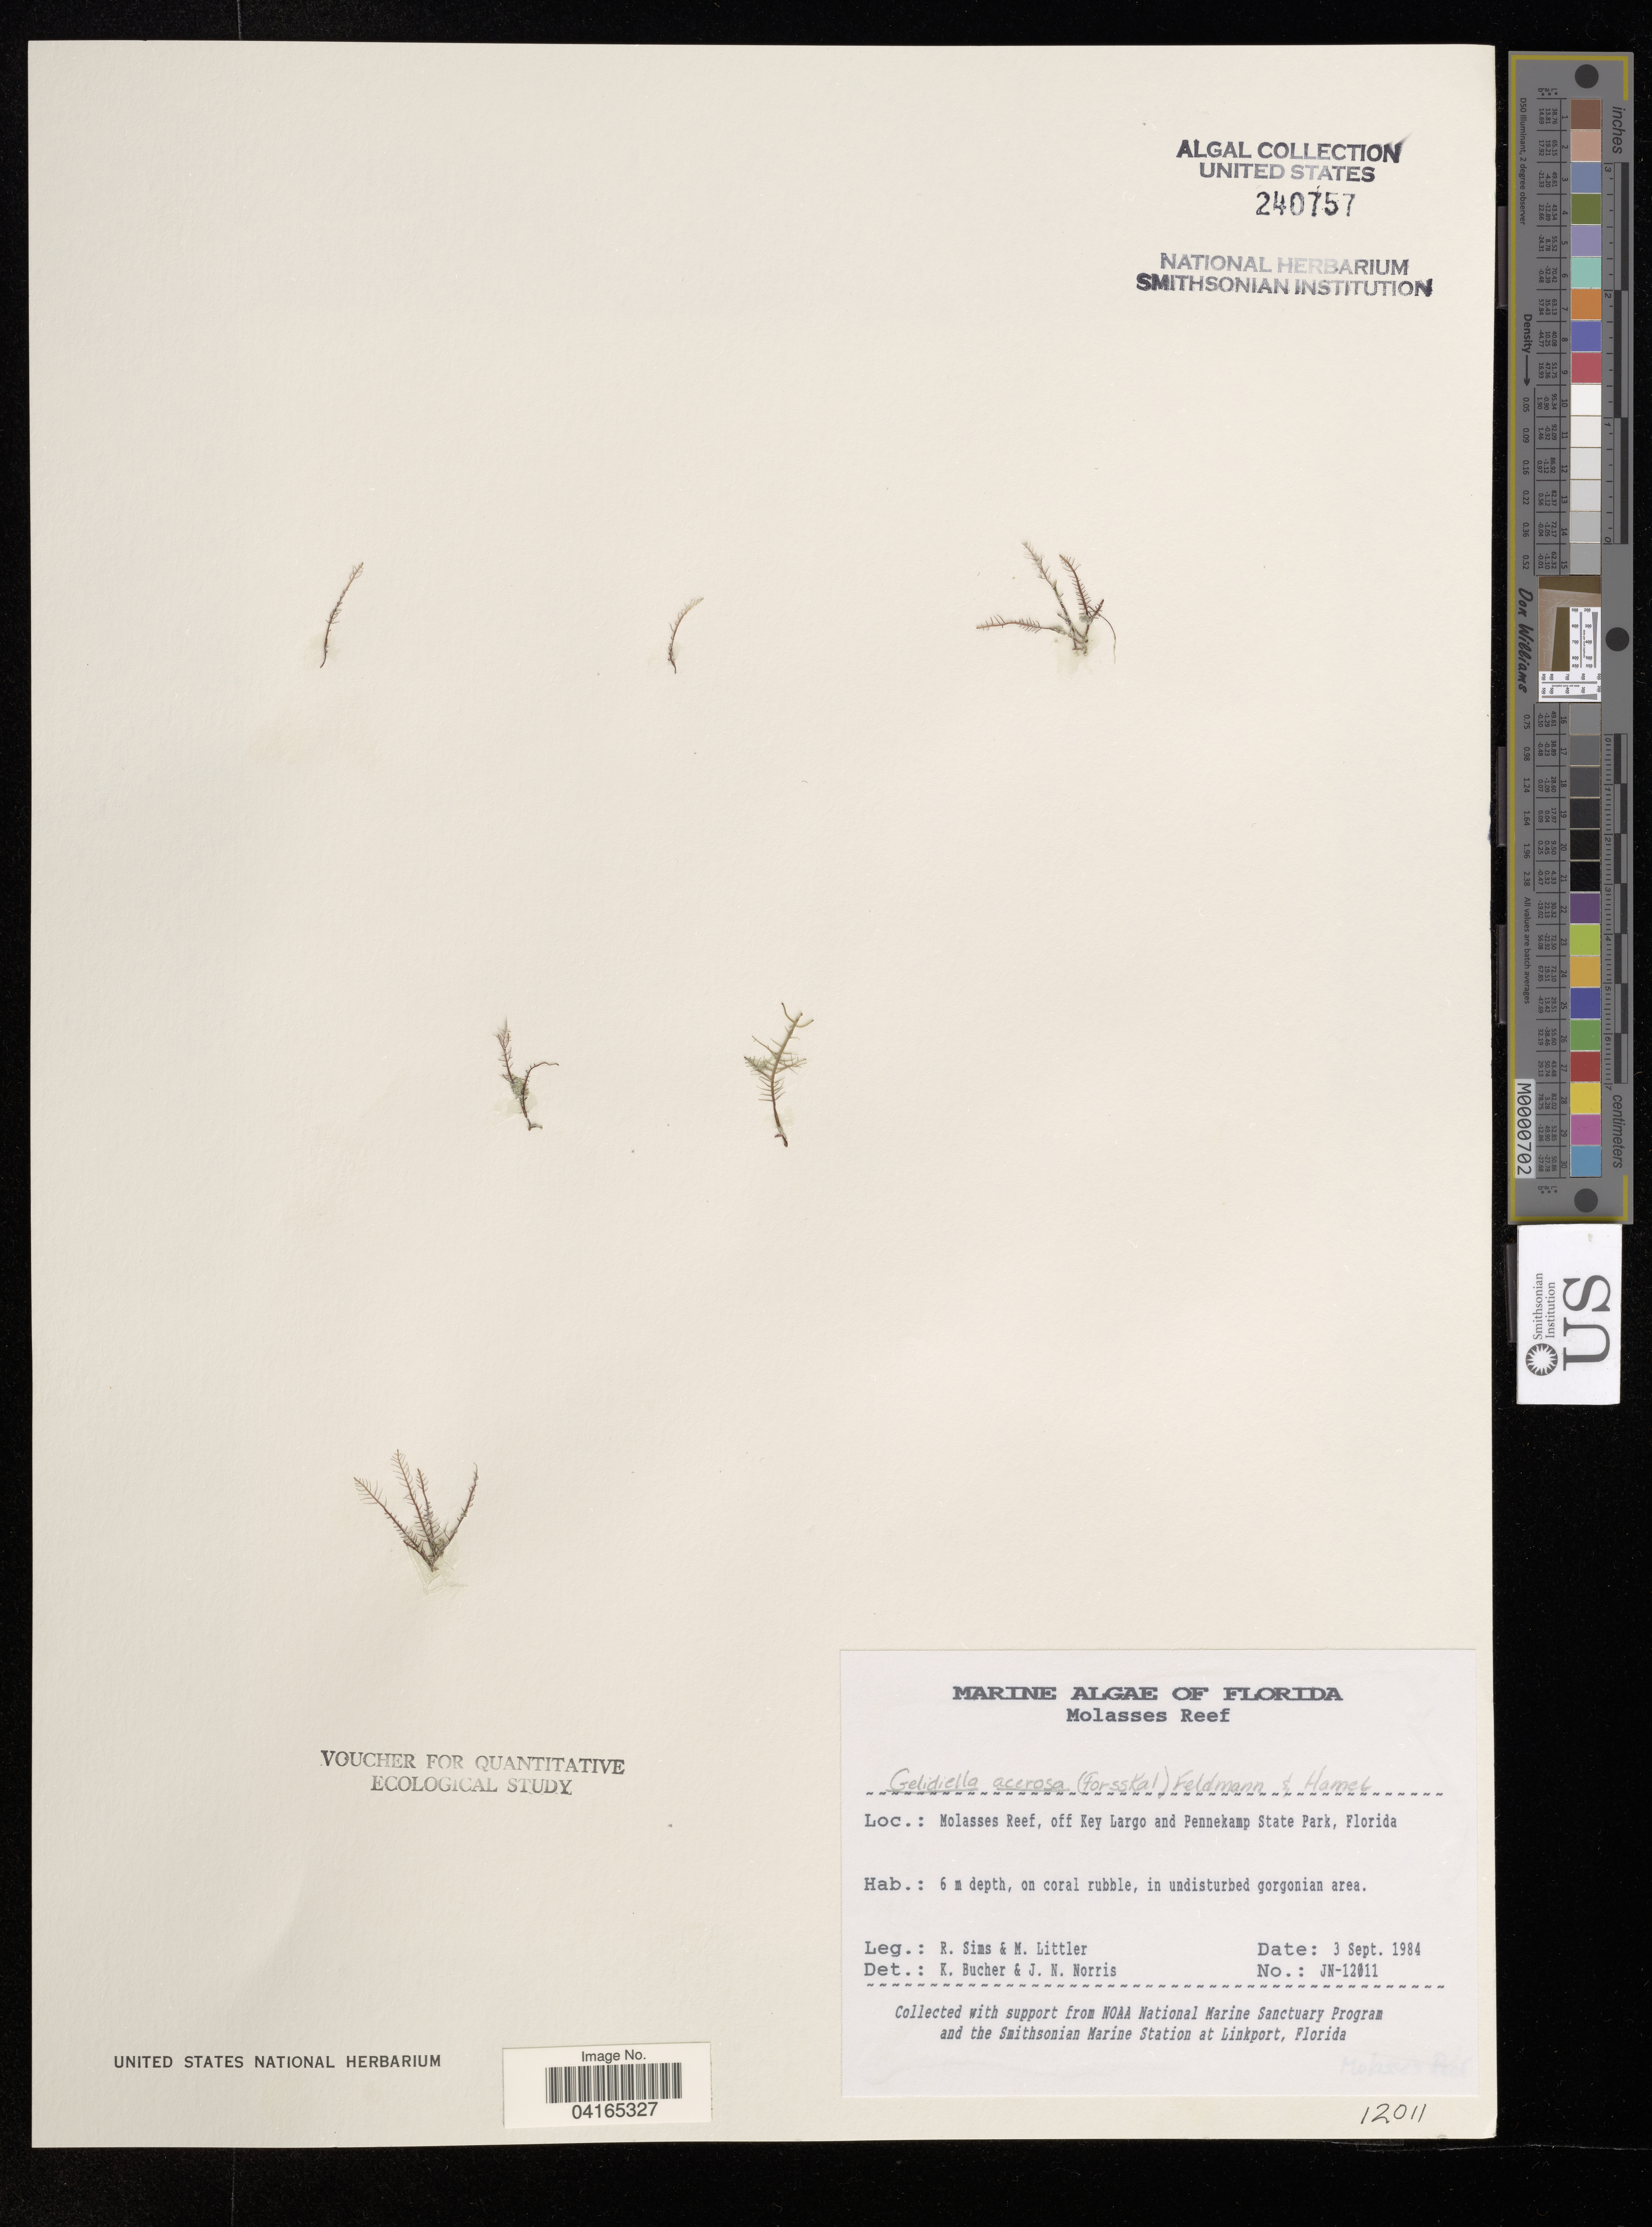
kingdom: Plantae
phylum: Rhodophyta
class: Florideophyceae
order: Gelidiales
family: Gelidiellaceae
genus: Gelidiella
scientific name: Gelidiella acerosa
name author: (Forssk.) Feldmann & G. Hamel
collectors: R. Sims & M. Littler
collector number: JN-12011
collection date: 1984-09-03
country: United States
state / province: Florida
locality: Molasses Reef, off Key Largo and Pennekamp State Park.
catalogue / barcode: US 240757